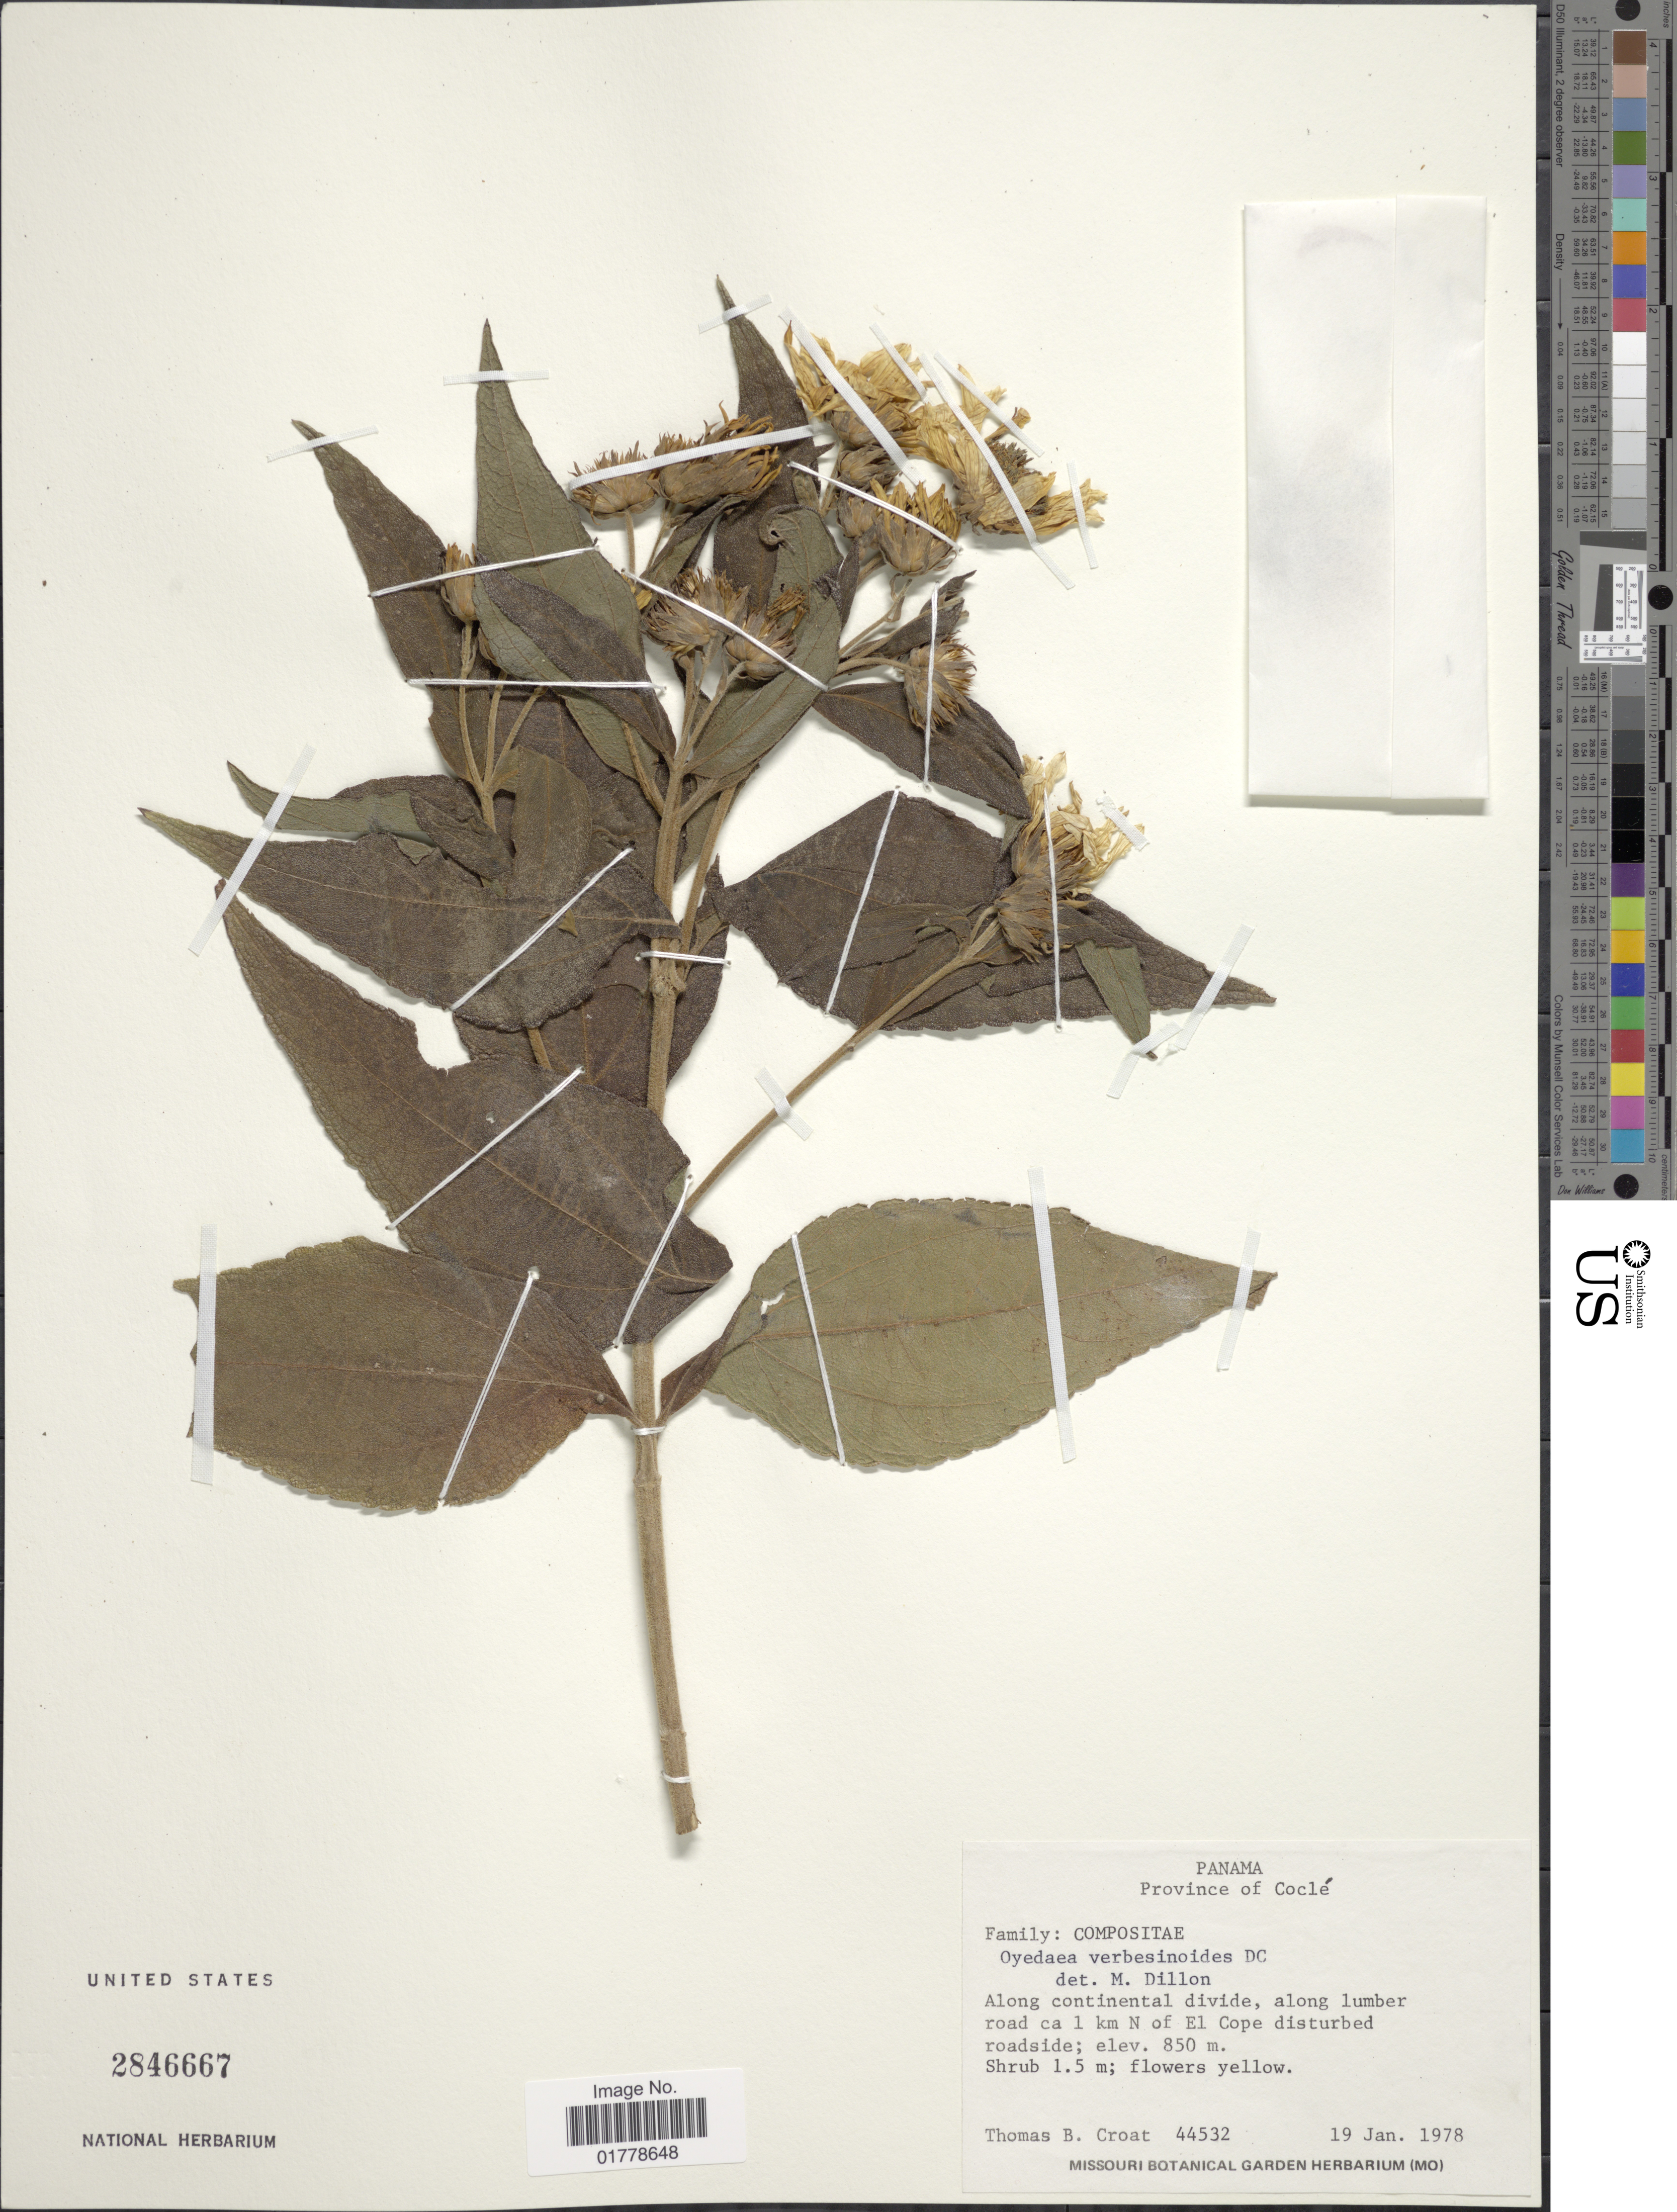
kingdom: Plantae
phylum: Tracheophyta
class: Magnoliopsida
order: Asterales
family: Asteraceae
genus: Oyedaea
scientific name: Oyedaea verbesinoides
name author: DC.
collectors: T. B. Croat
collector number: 44532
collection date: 1978-01-19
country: Panama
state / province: Coclé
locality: Province of Coclé. Along continental divide, along lumber road ca 1 km N of El Cope disturbed roadside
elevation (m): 850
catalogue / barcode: US 2846667